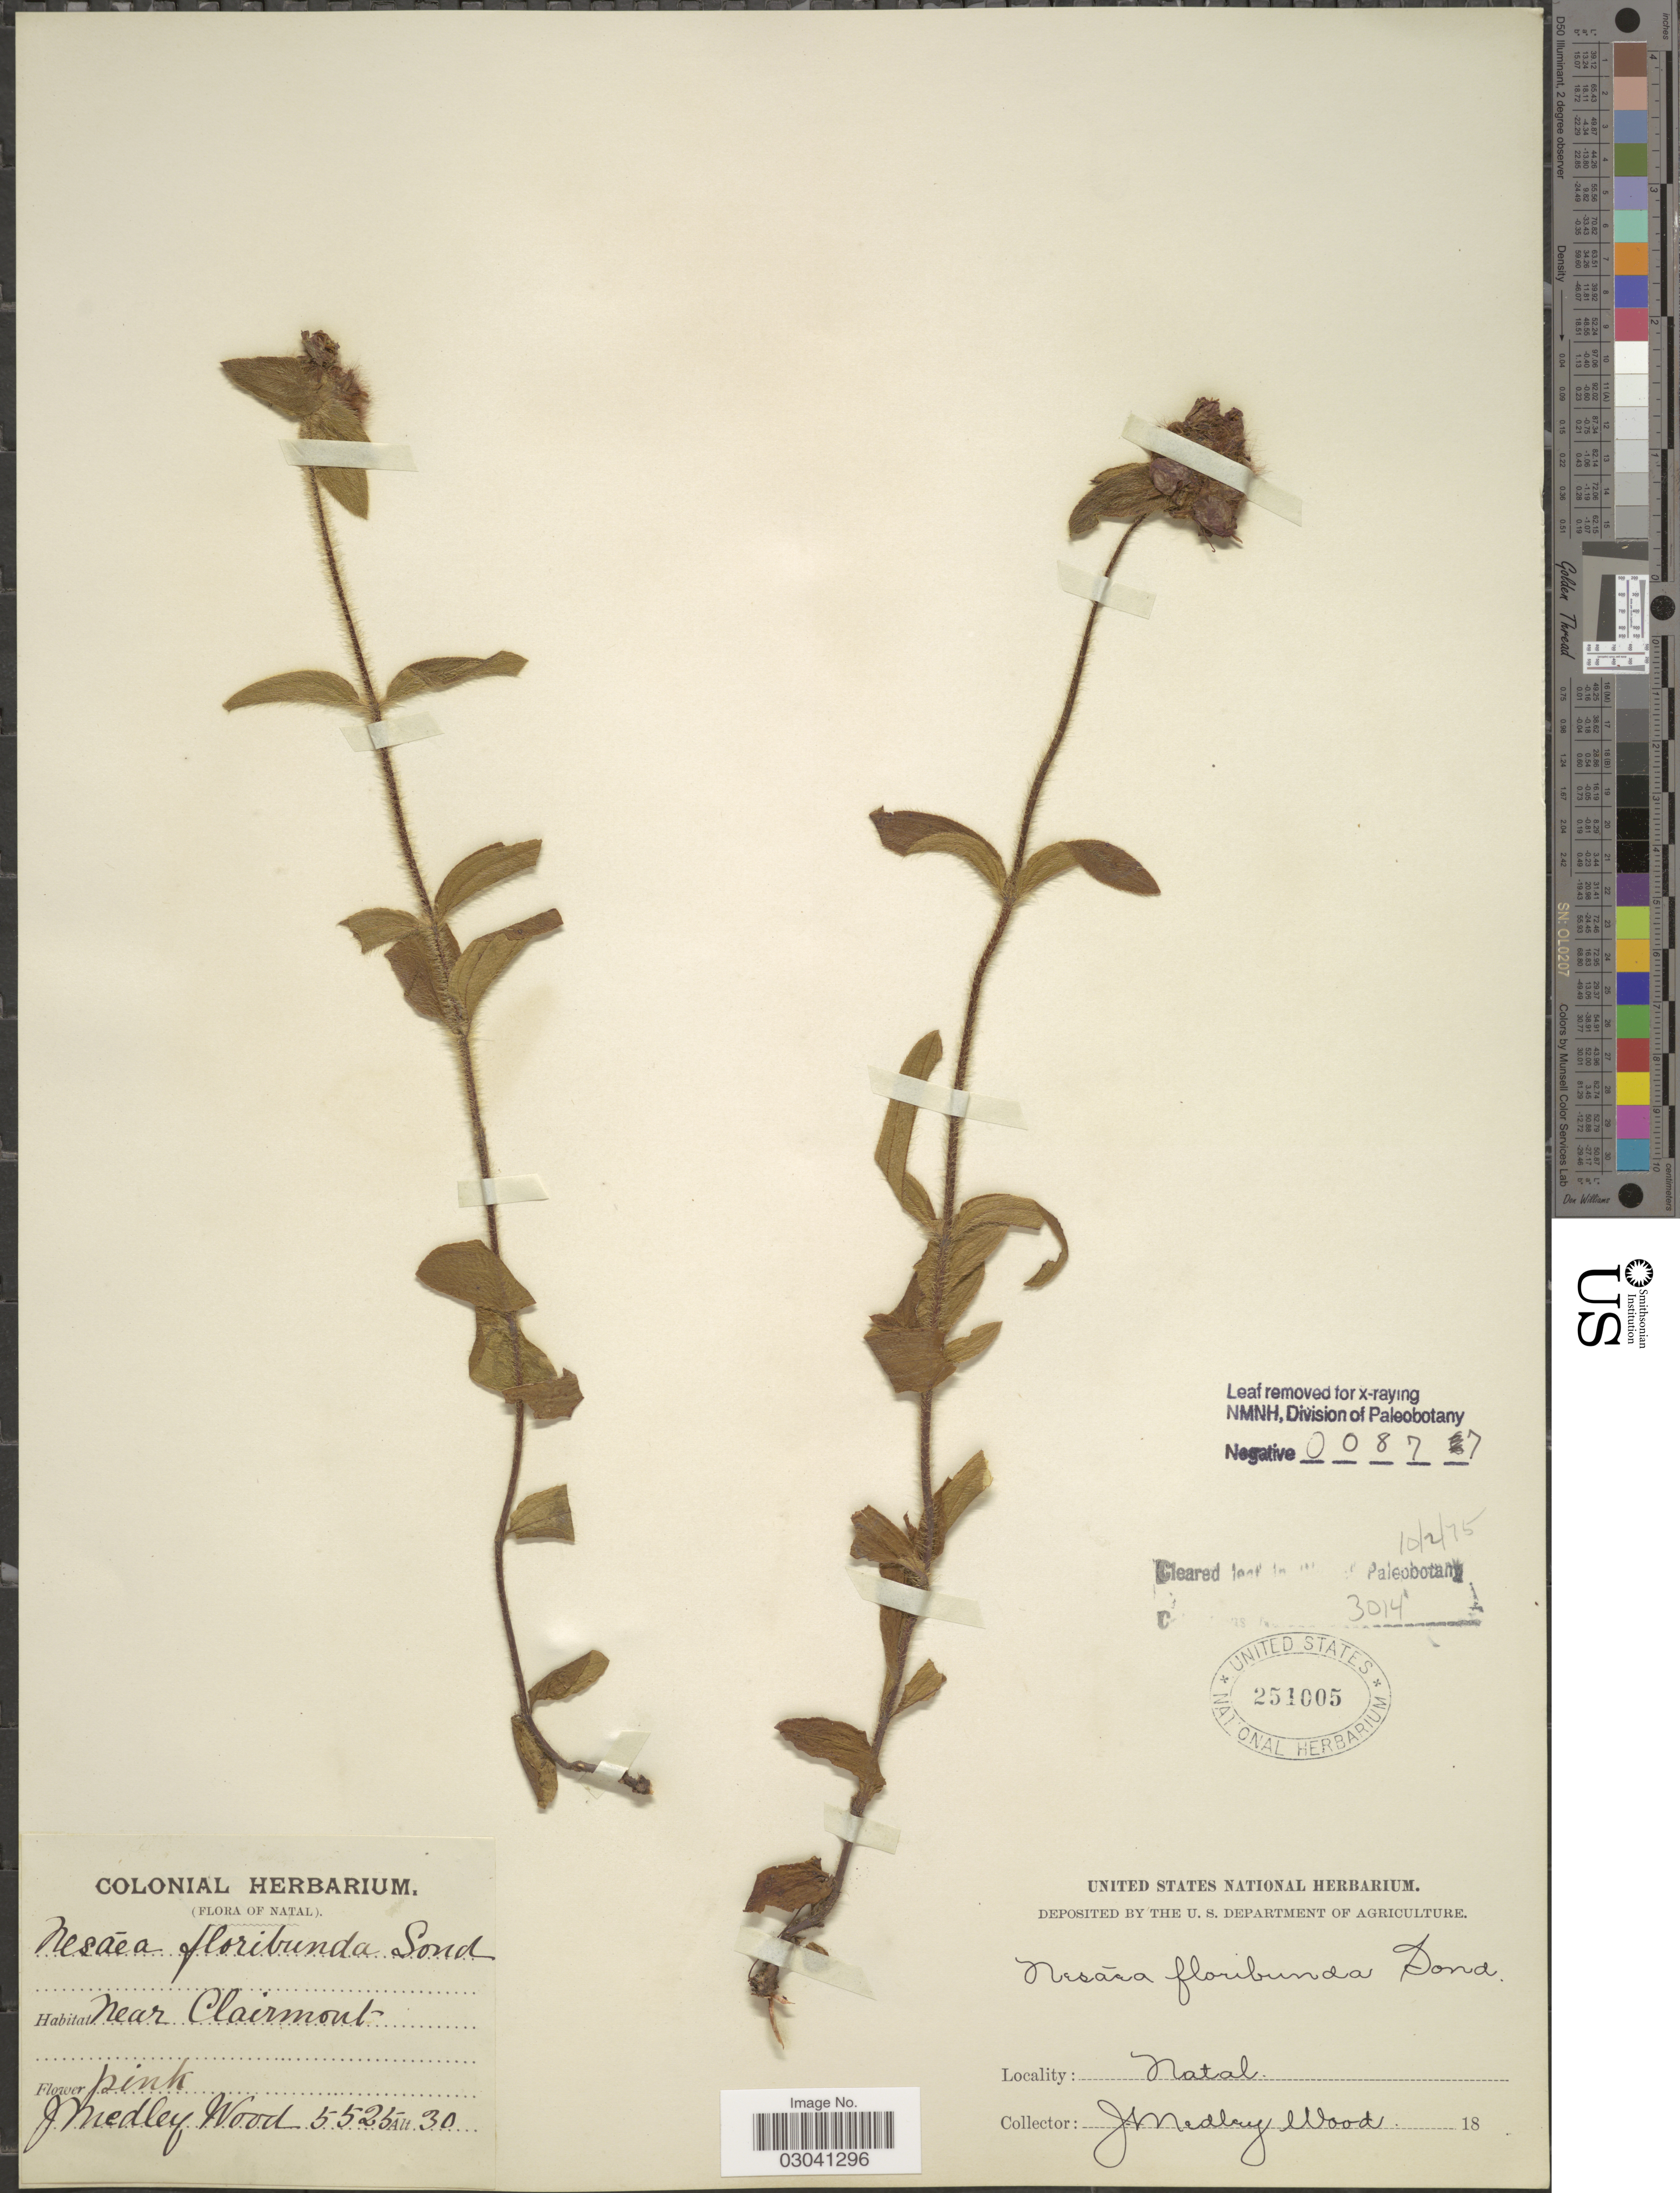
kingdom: Plantae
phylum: Tracheophyta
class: Magnoliopsida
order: Myrtales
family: Lythraceae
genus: Ammannia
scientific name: Ammannia radicans var. floribunda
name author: (Sond.) S.A. Graham & Gandhi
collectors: J. Medley Wood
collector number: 5525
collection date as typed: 18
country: South Africa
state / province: KwaZulu-Natal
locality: Near Clairmont, Natal.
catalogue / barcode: US 251005